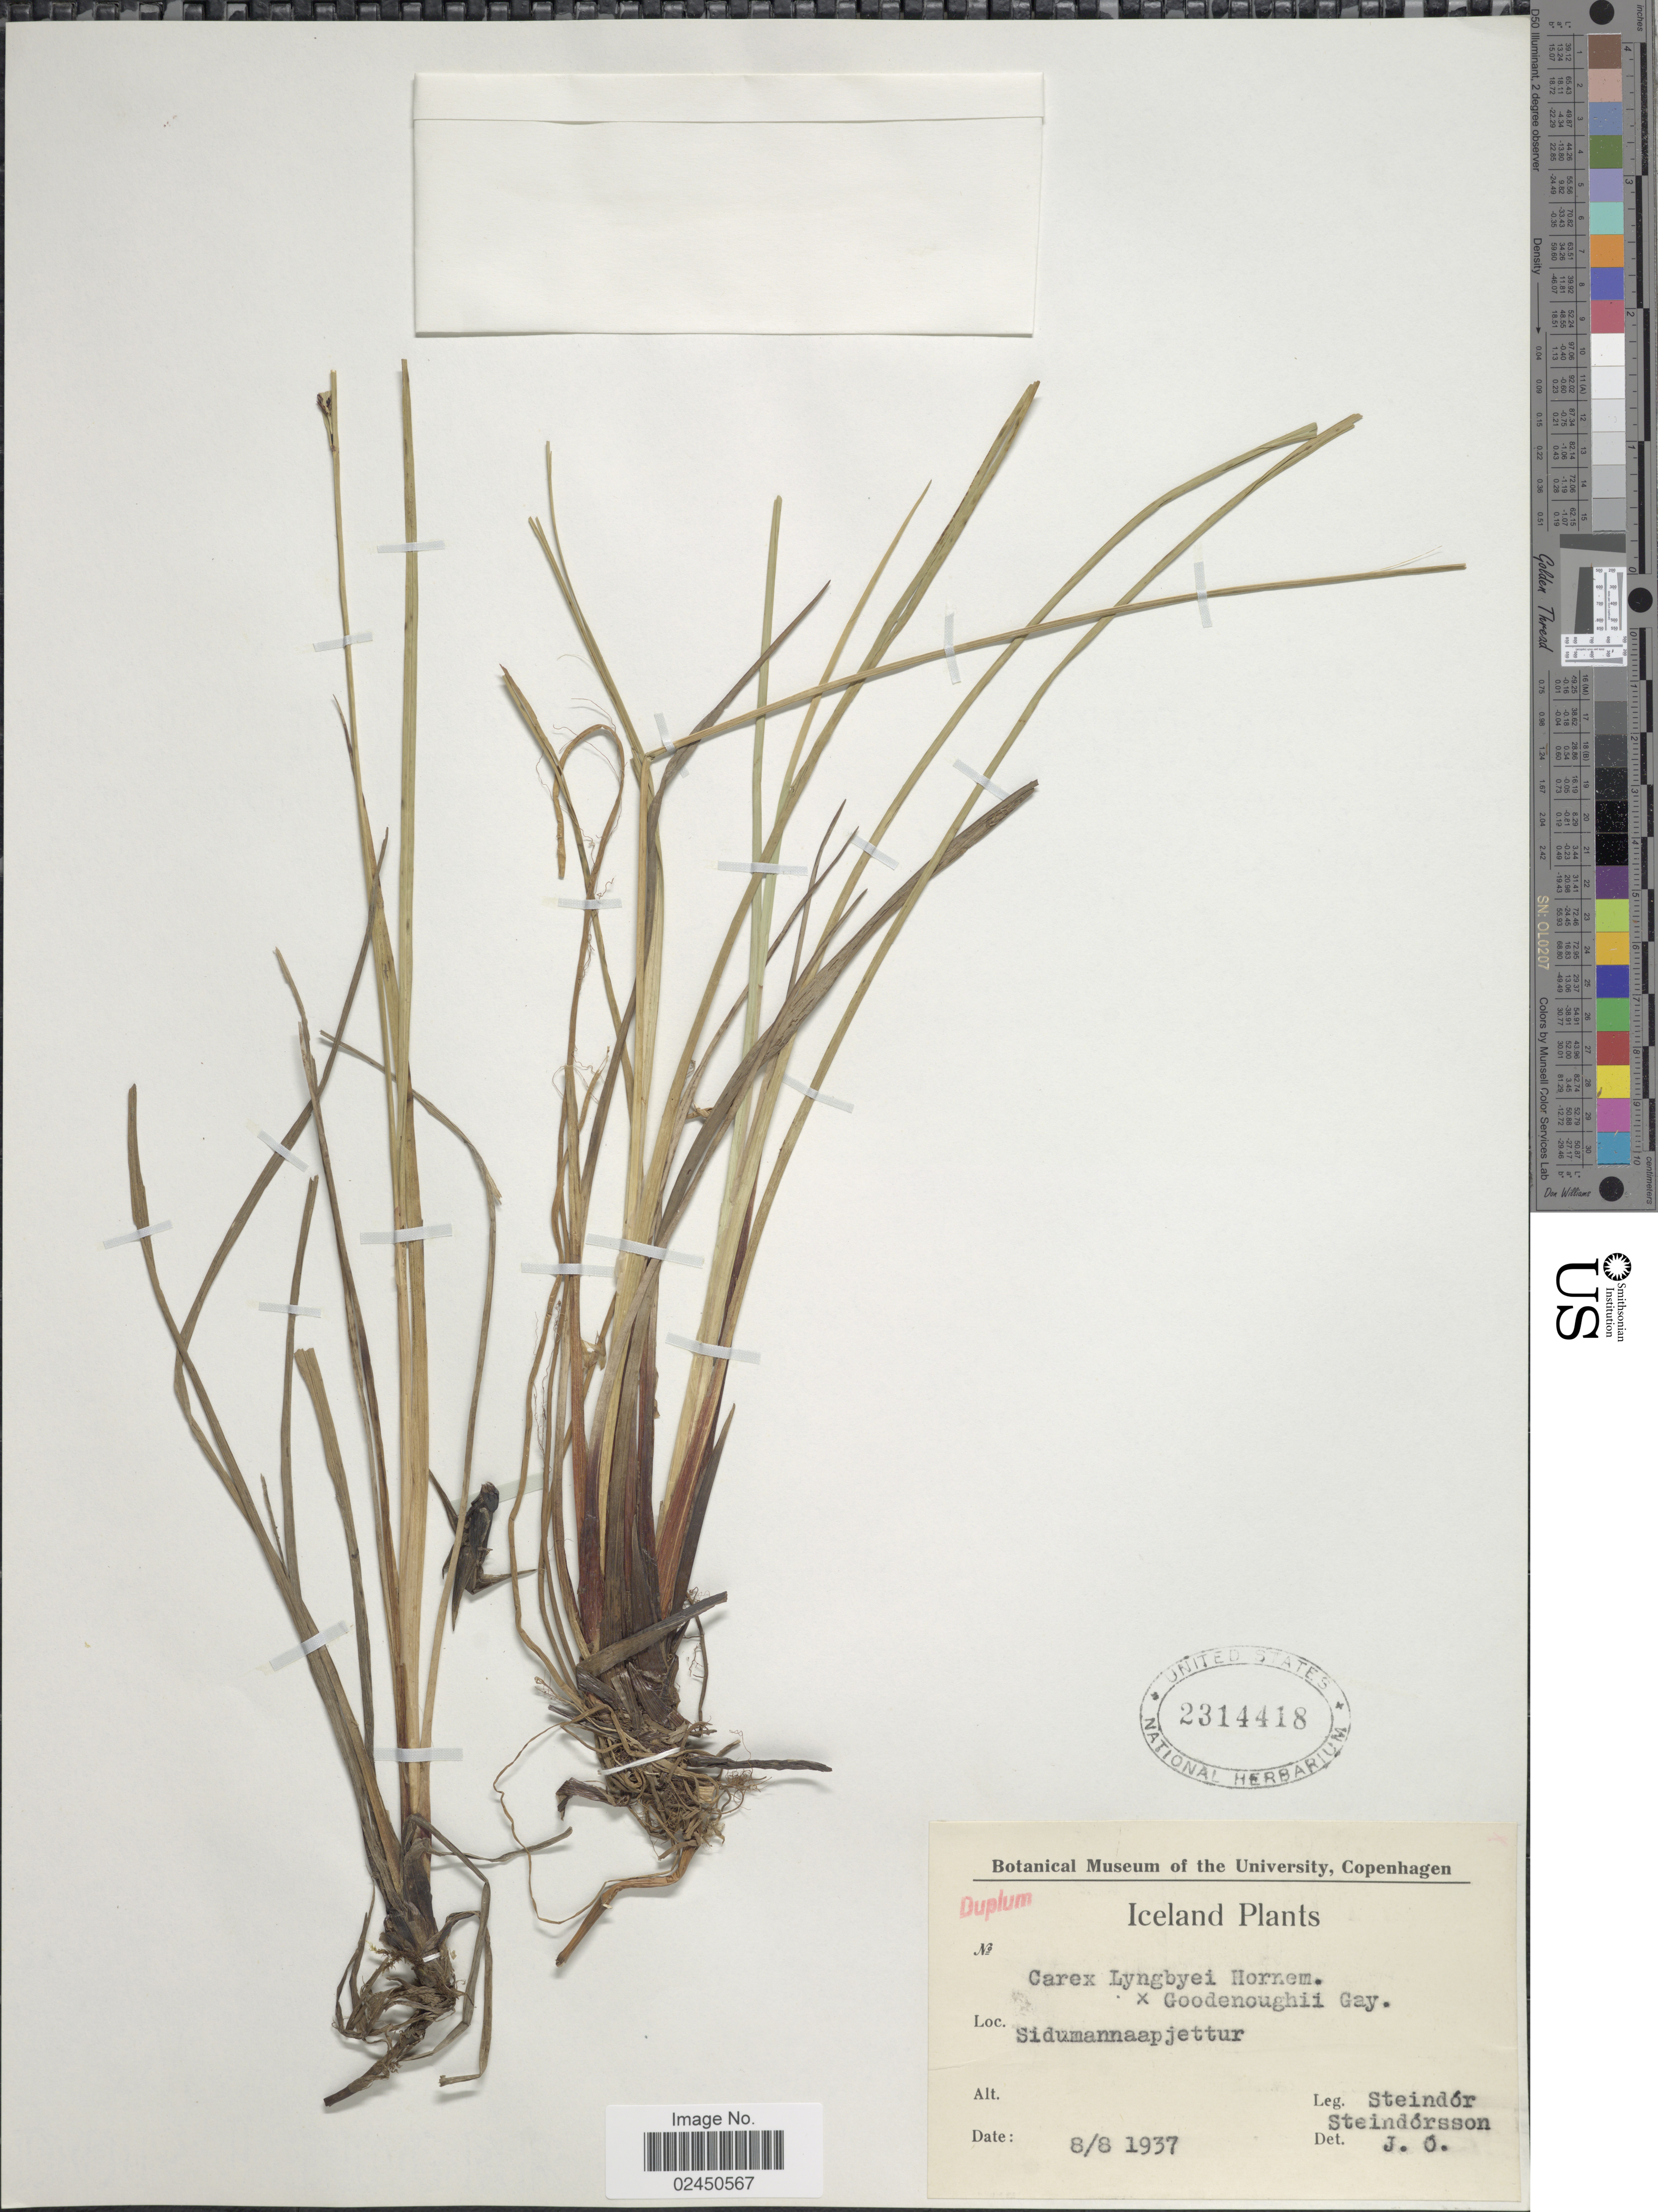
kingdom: Plantae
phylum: Tracheophyta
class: Liliopsida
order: Poales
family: Cyperaceae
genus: Carex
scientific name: Carex lyngbyei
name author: Hornem.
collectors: S. Steindórsson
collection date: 1937-08-08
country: Iceland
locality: Sidumannaapjettur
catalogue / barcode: US 2314418